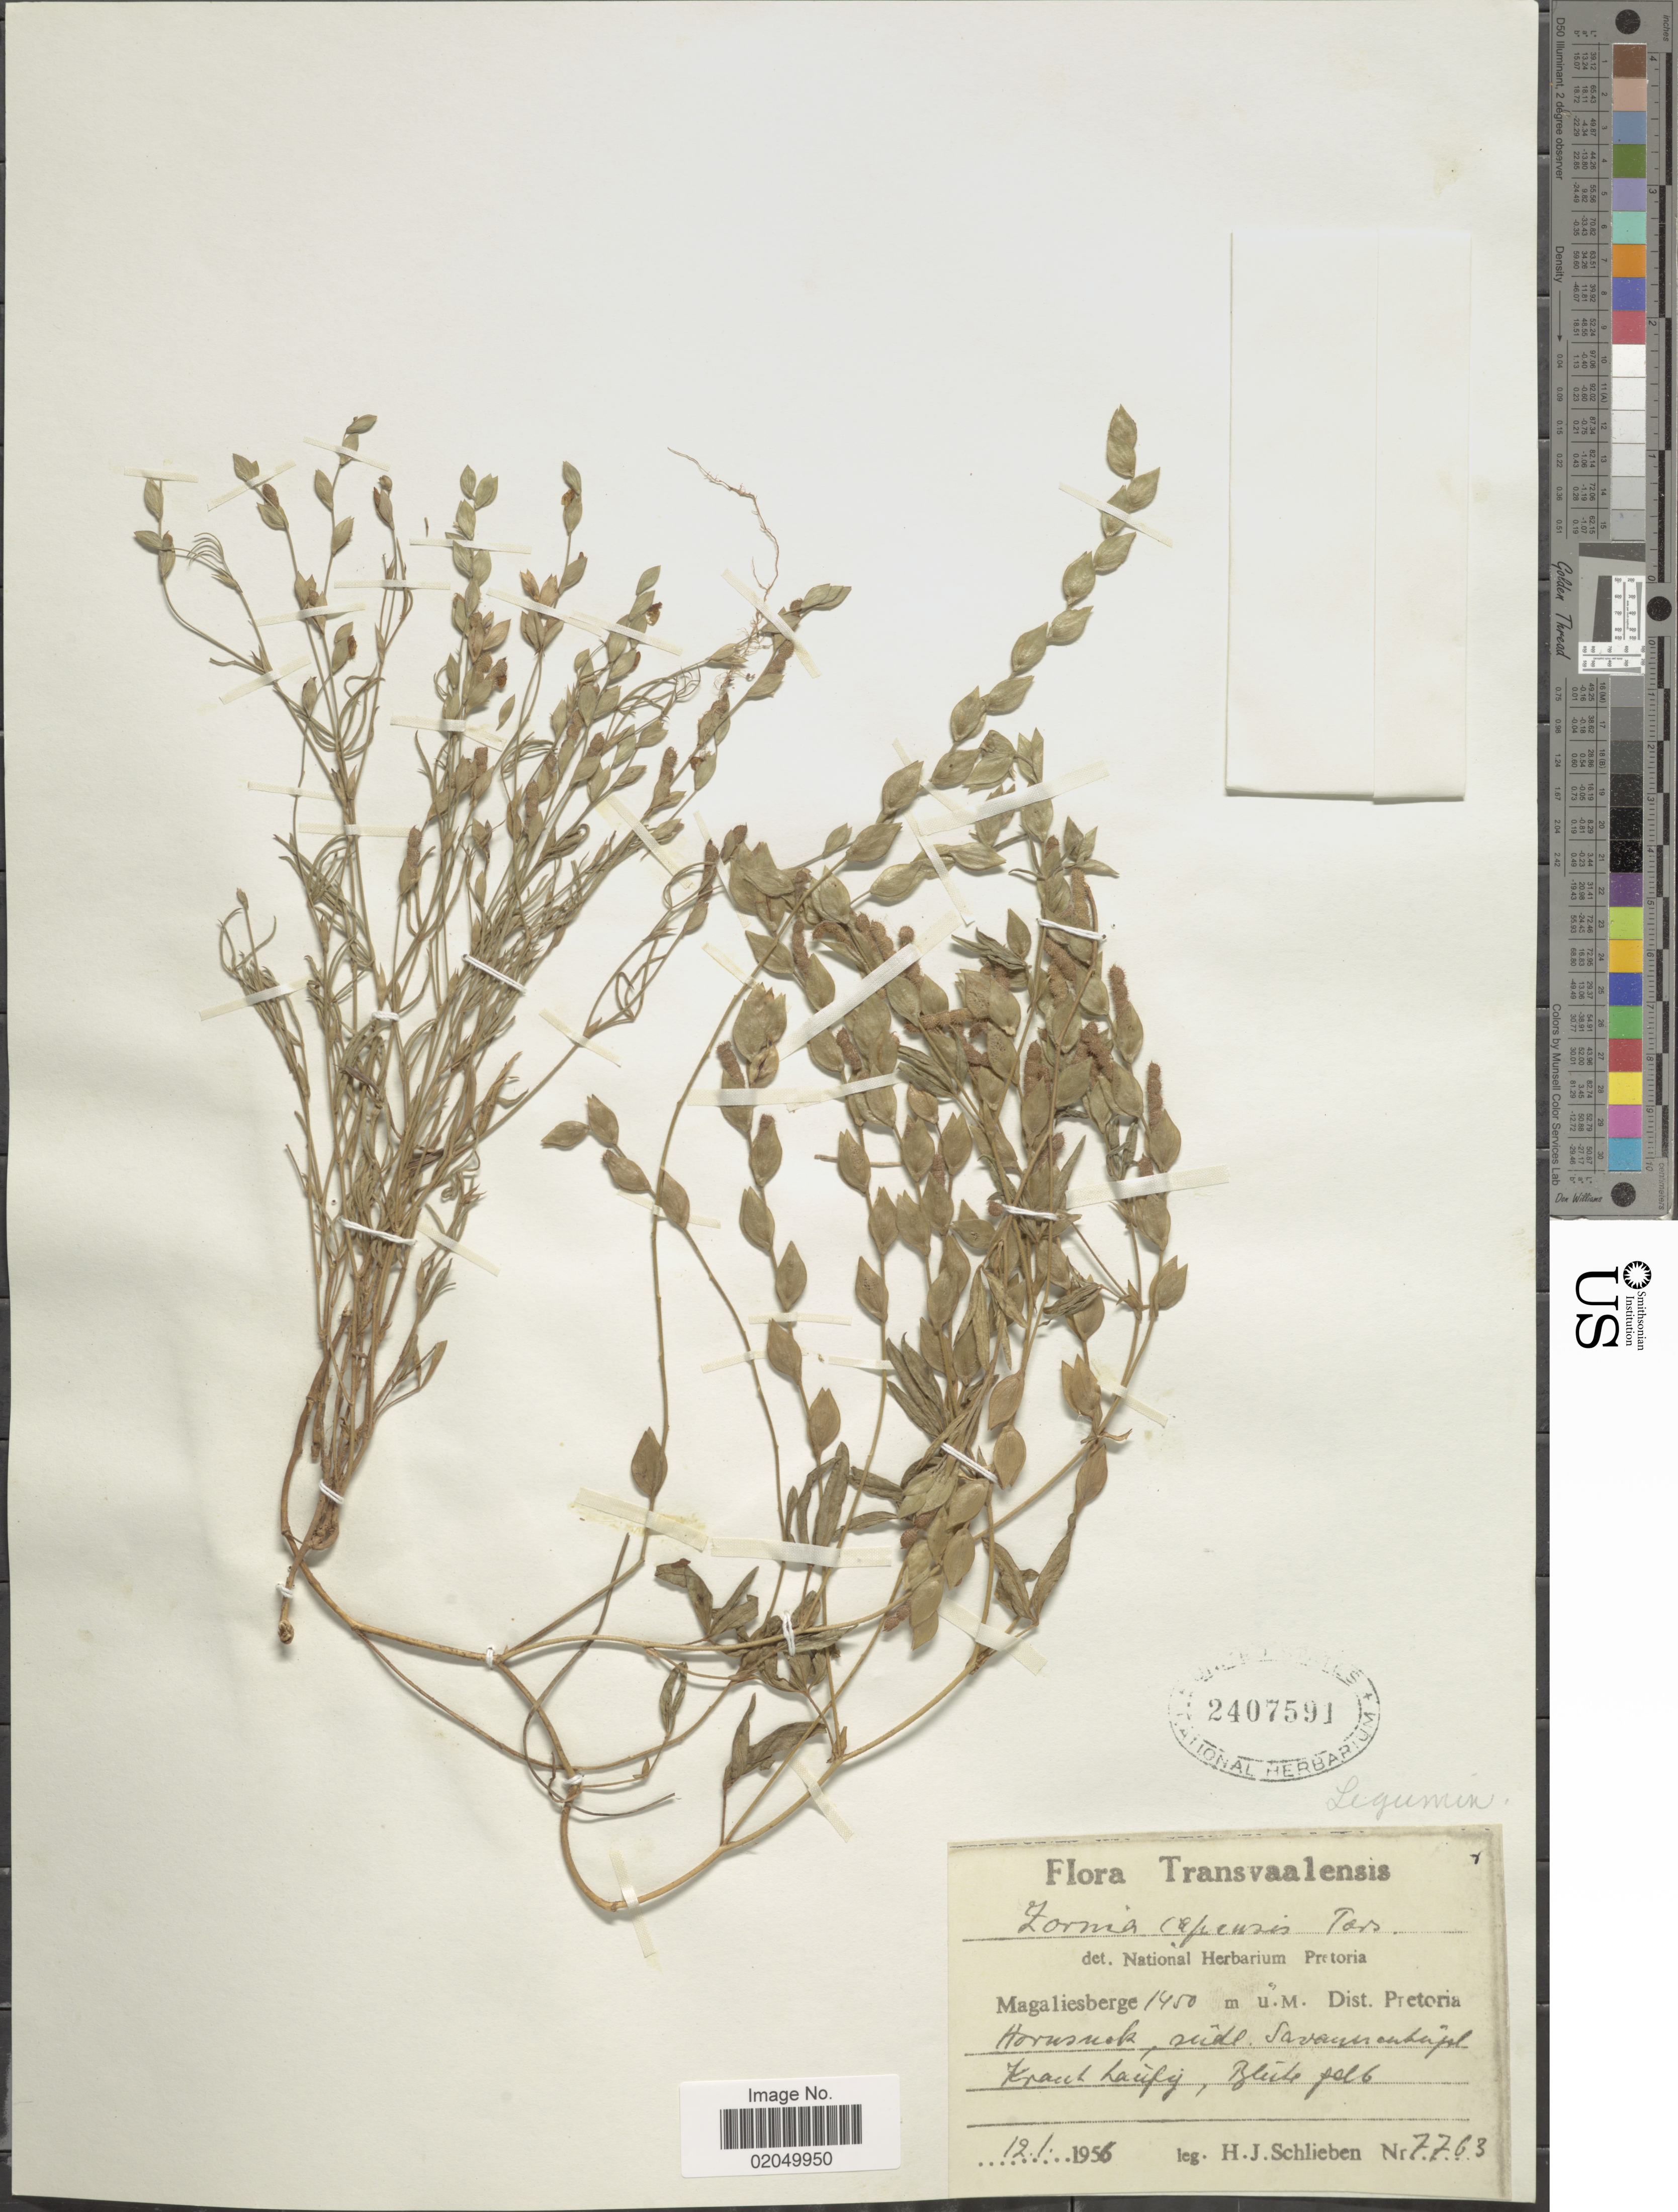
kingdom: Plantae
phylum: Tracheophyta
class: Magnoliopsida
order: Fabales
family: Fabaceae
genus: Zornia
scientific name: Zornia capensis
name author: Pers.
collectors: H. J. Schlieben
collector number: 7763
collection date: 1956-01-12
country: South Africa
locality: Transvaalensis, Magaliesberge, Dist. Pretoria, Hornsnek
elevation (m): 1450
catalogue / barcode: US 2407591